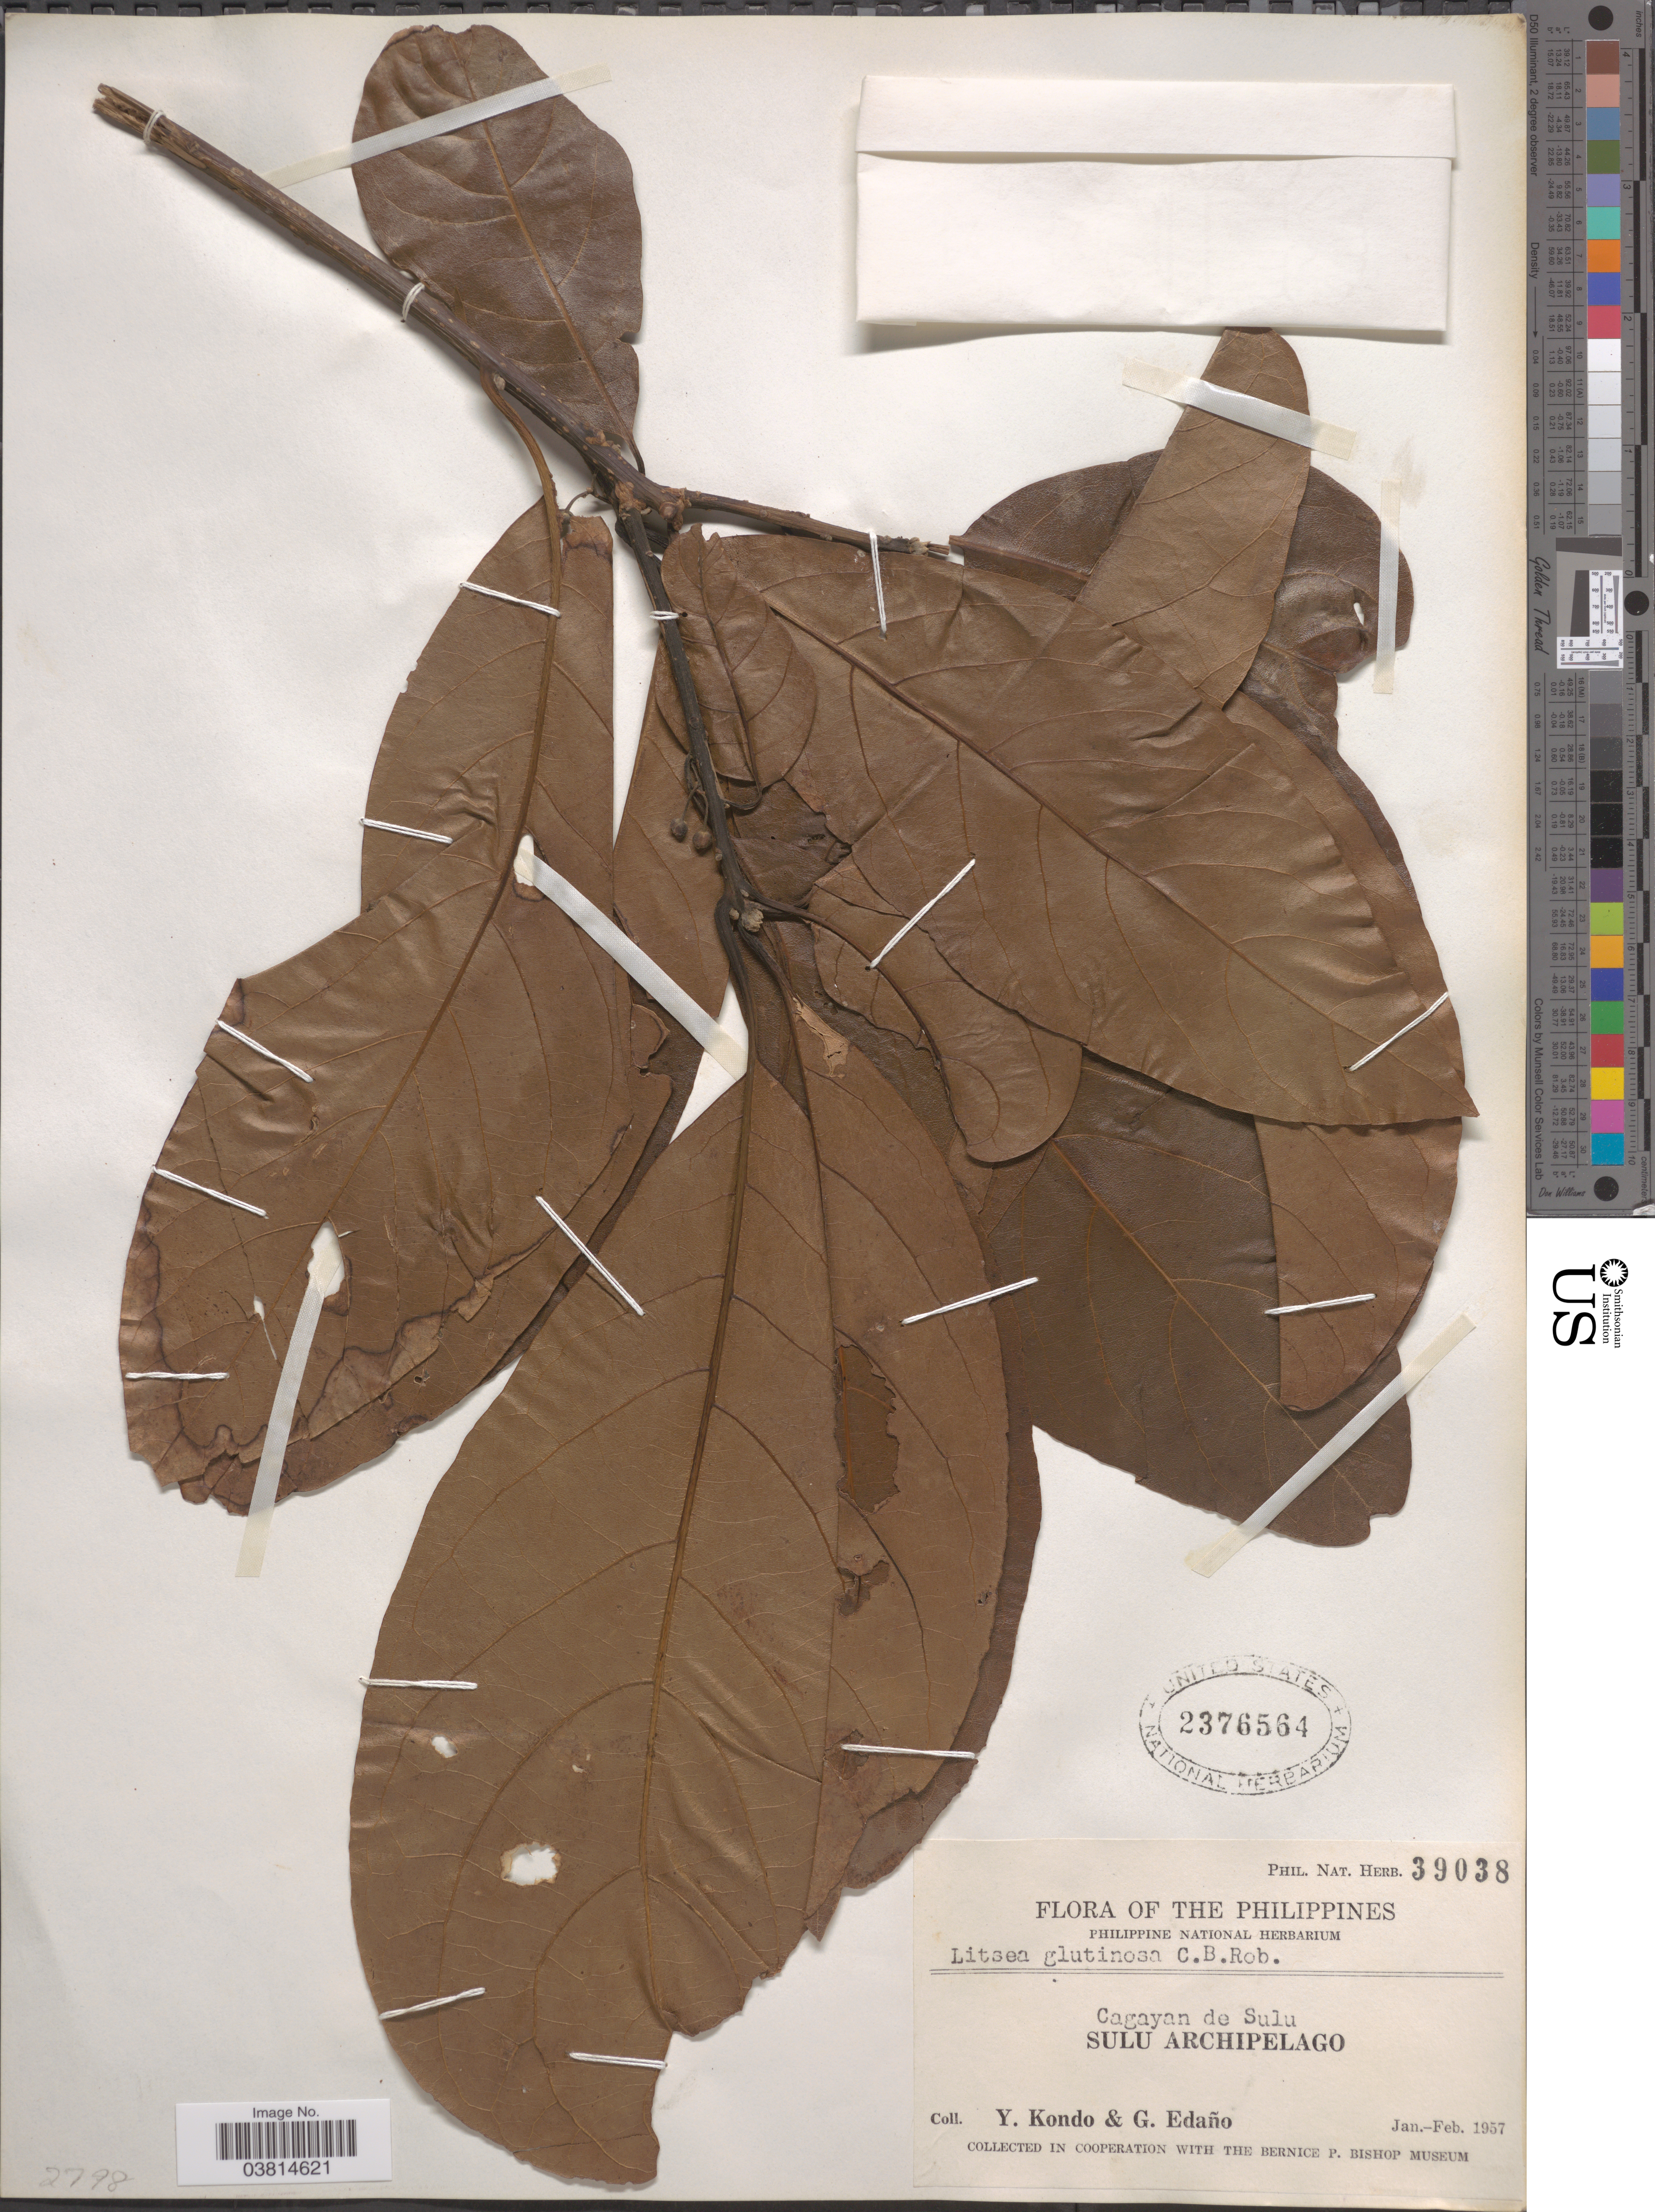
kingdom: Plantae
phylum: Tracheophyta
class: Magnoliopsida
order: Laurales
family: Lauraceae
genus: Litsea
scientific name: Litsea glutinosa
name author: (Lour.) C.B. Rob.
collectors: Y. Kondo & G. Edaño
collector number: Phil. Nat. Herb. 39038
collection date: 1957-01/1957-02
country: Philippines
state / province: Muslim Mindanao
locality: Cagayan de Sulu. Sulu Archipelago.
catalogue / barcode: US 2376564